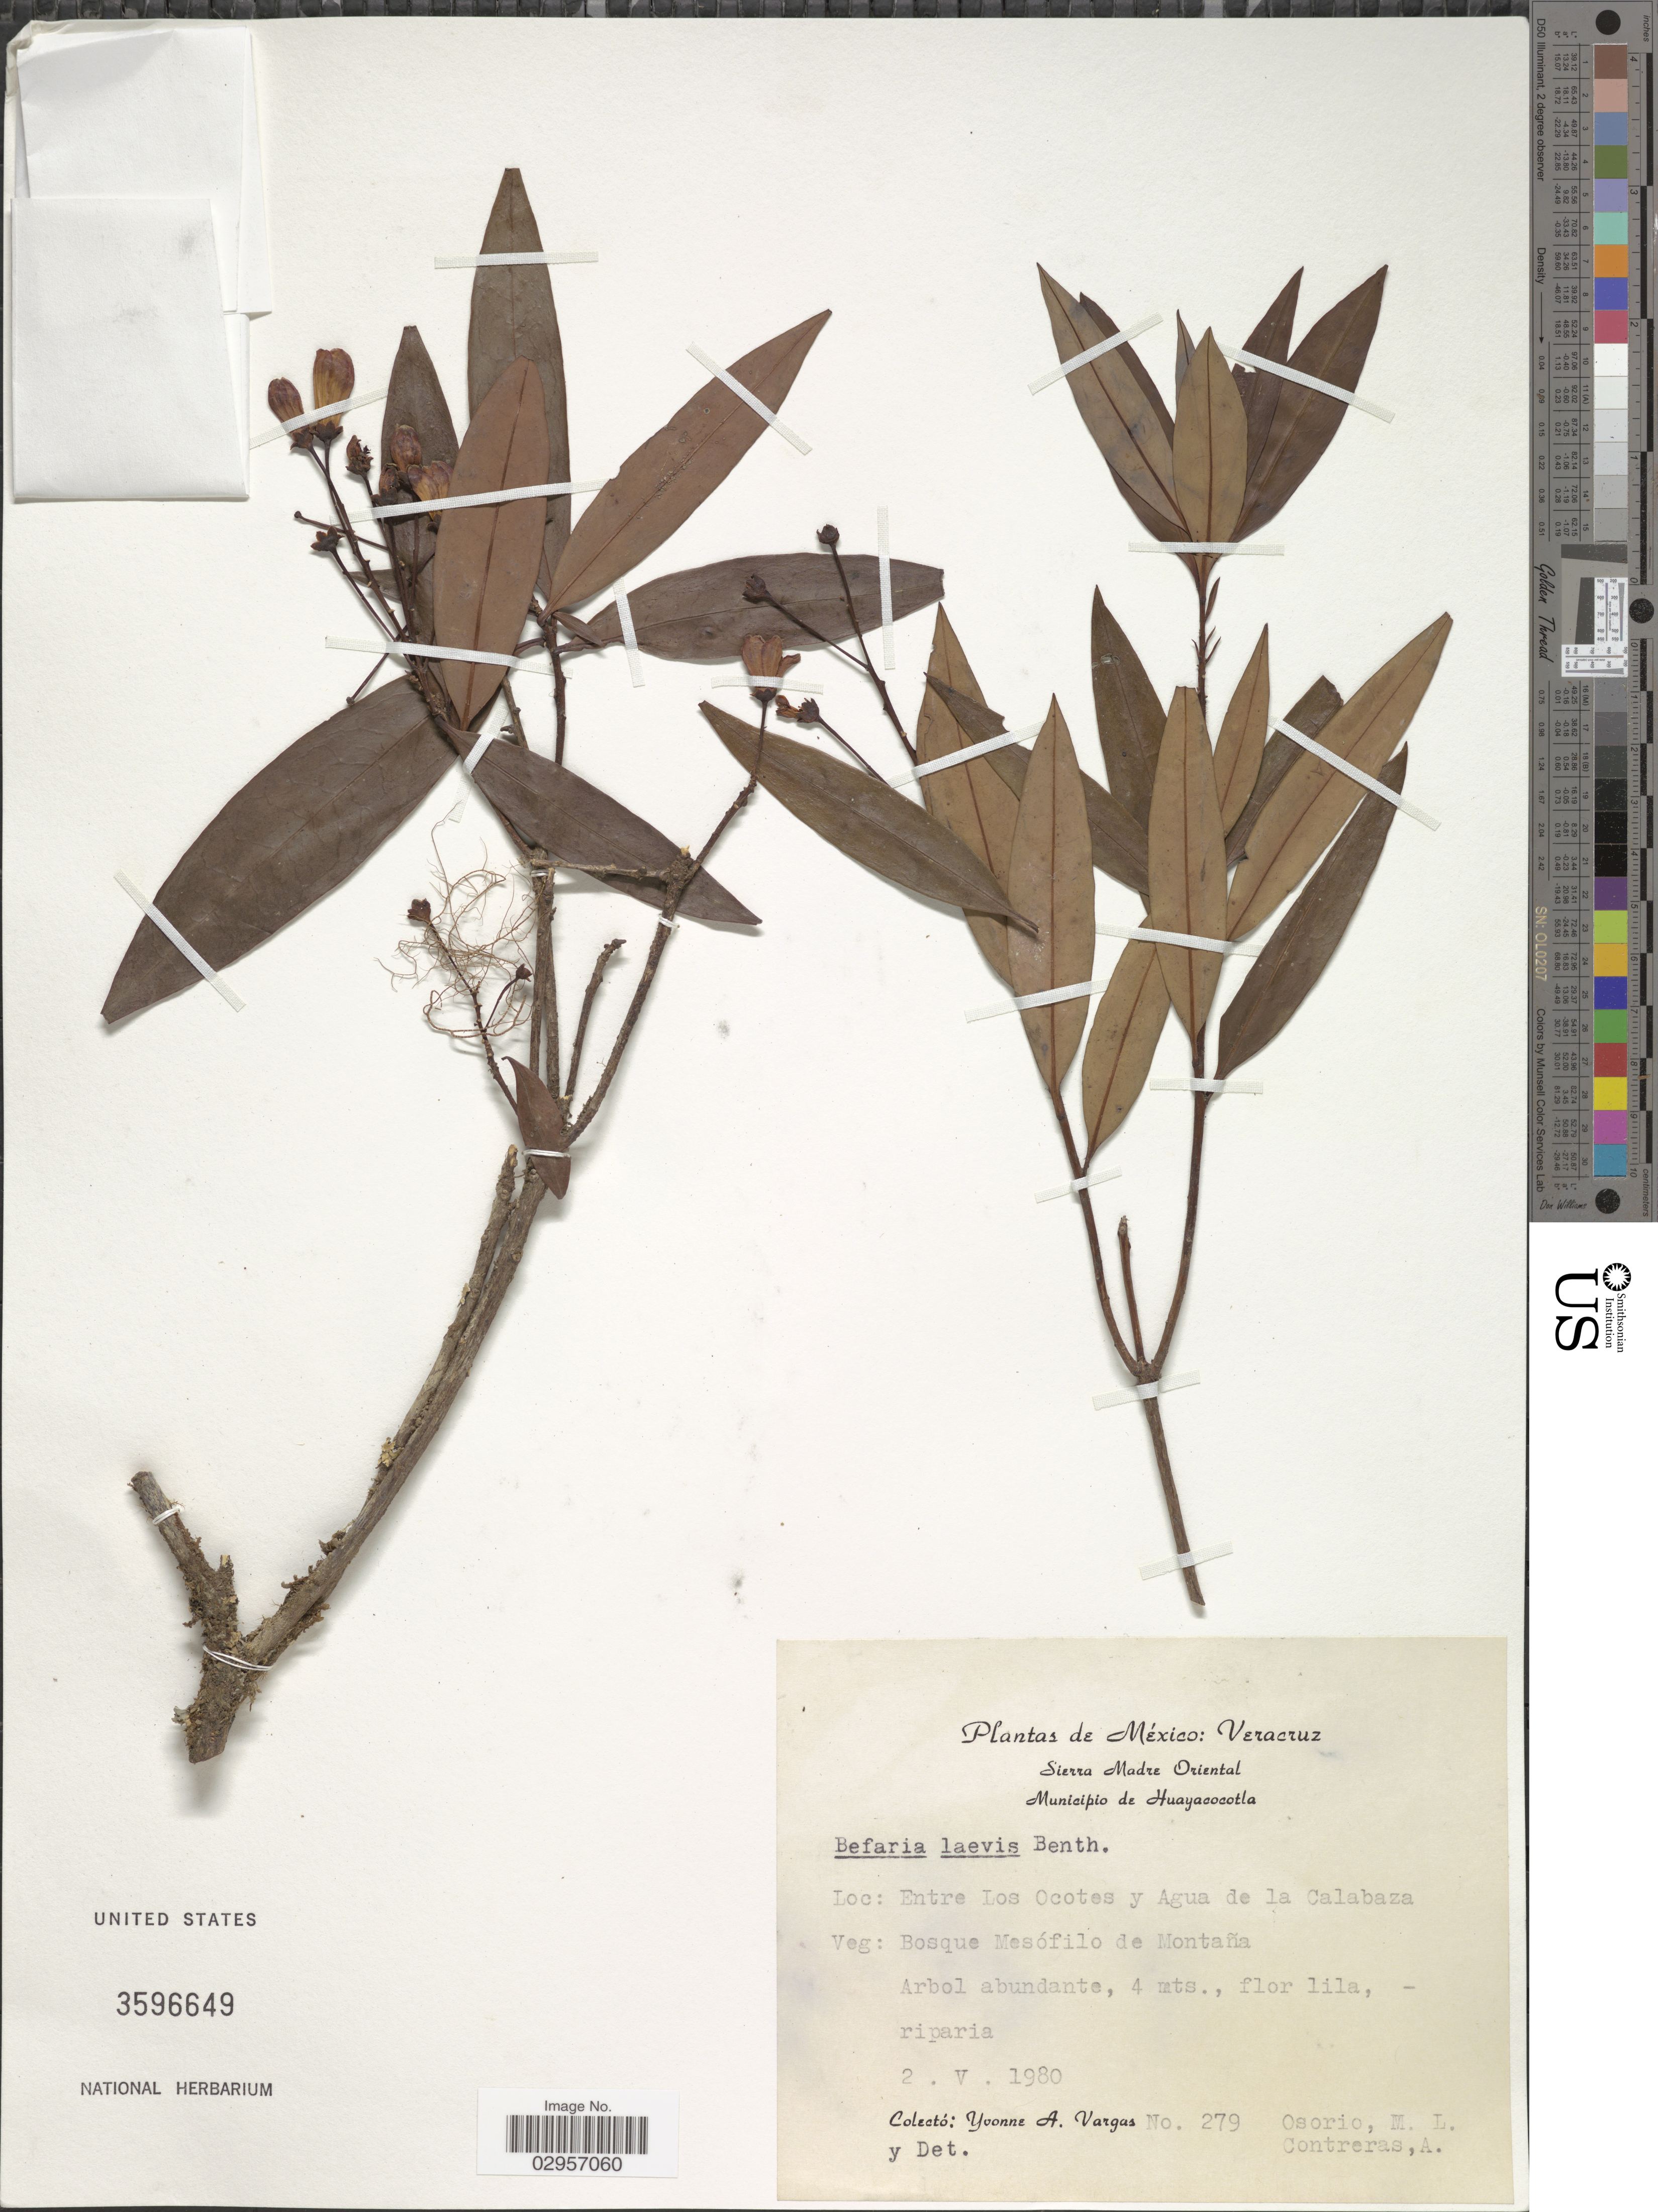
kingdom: Plantae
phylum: Tracheophyta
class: Magnoliopsida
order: Ericales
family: Ericaceae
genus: Befaria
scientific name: Befaria laevis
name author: Benth.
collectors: Y. Vargas, M. Osorio & A. Contreras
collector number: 279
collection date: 1980-05-02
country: Mexico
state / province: Veracruz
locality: Sierra Madre Oriental, Municipio de Huayacocotla, Entre Los Ocotes y Agua de la Calabaza.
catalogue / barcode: US 3596649